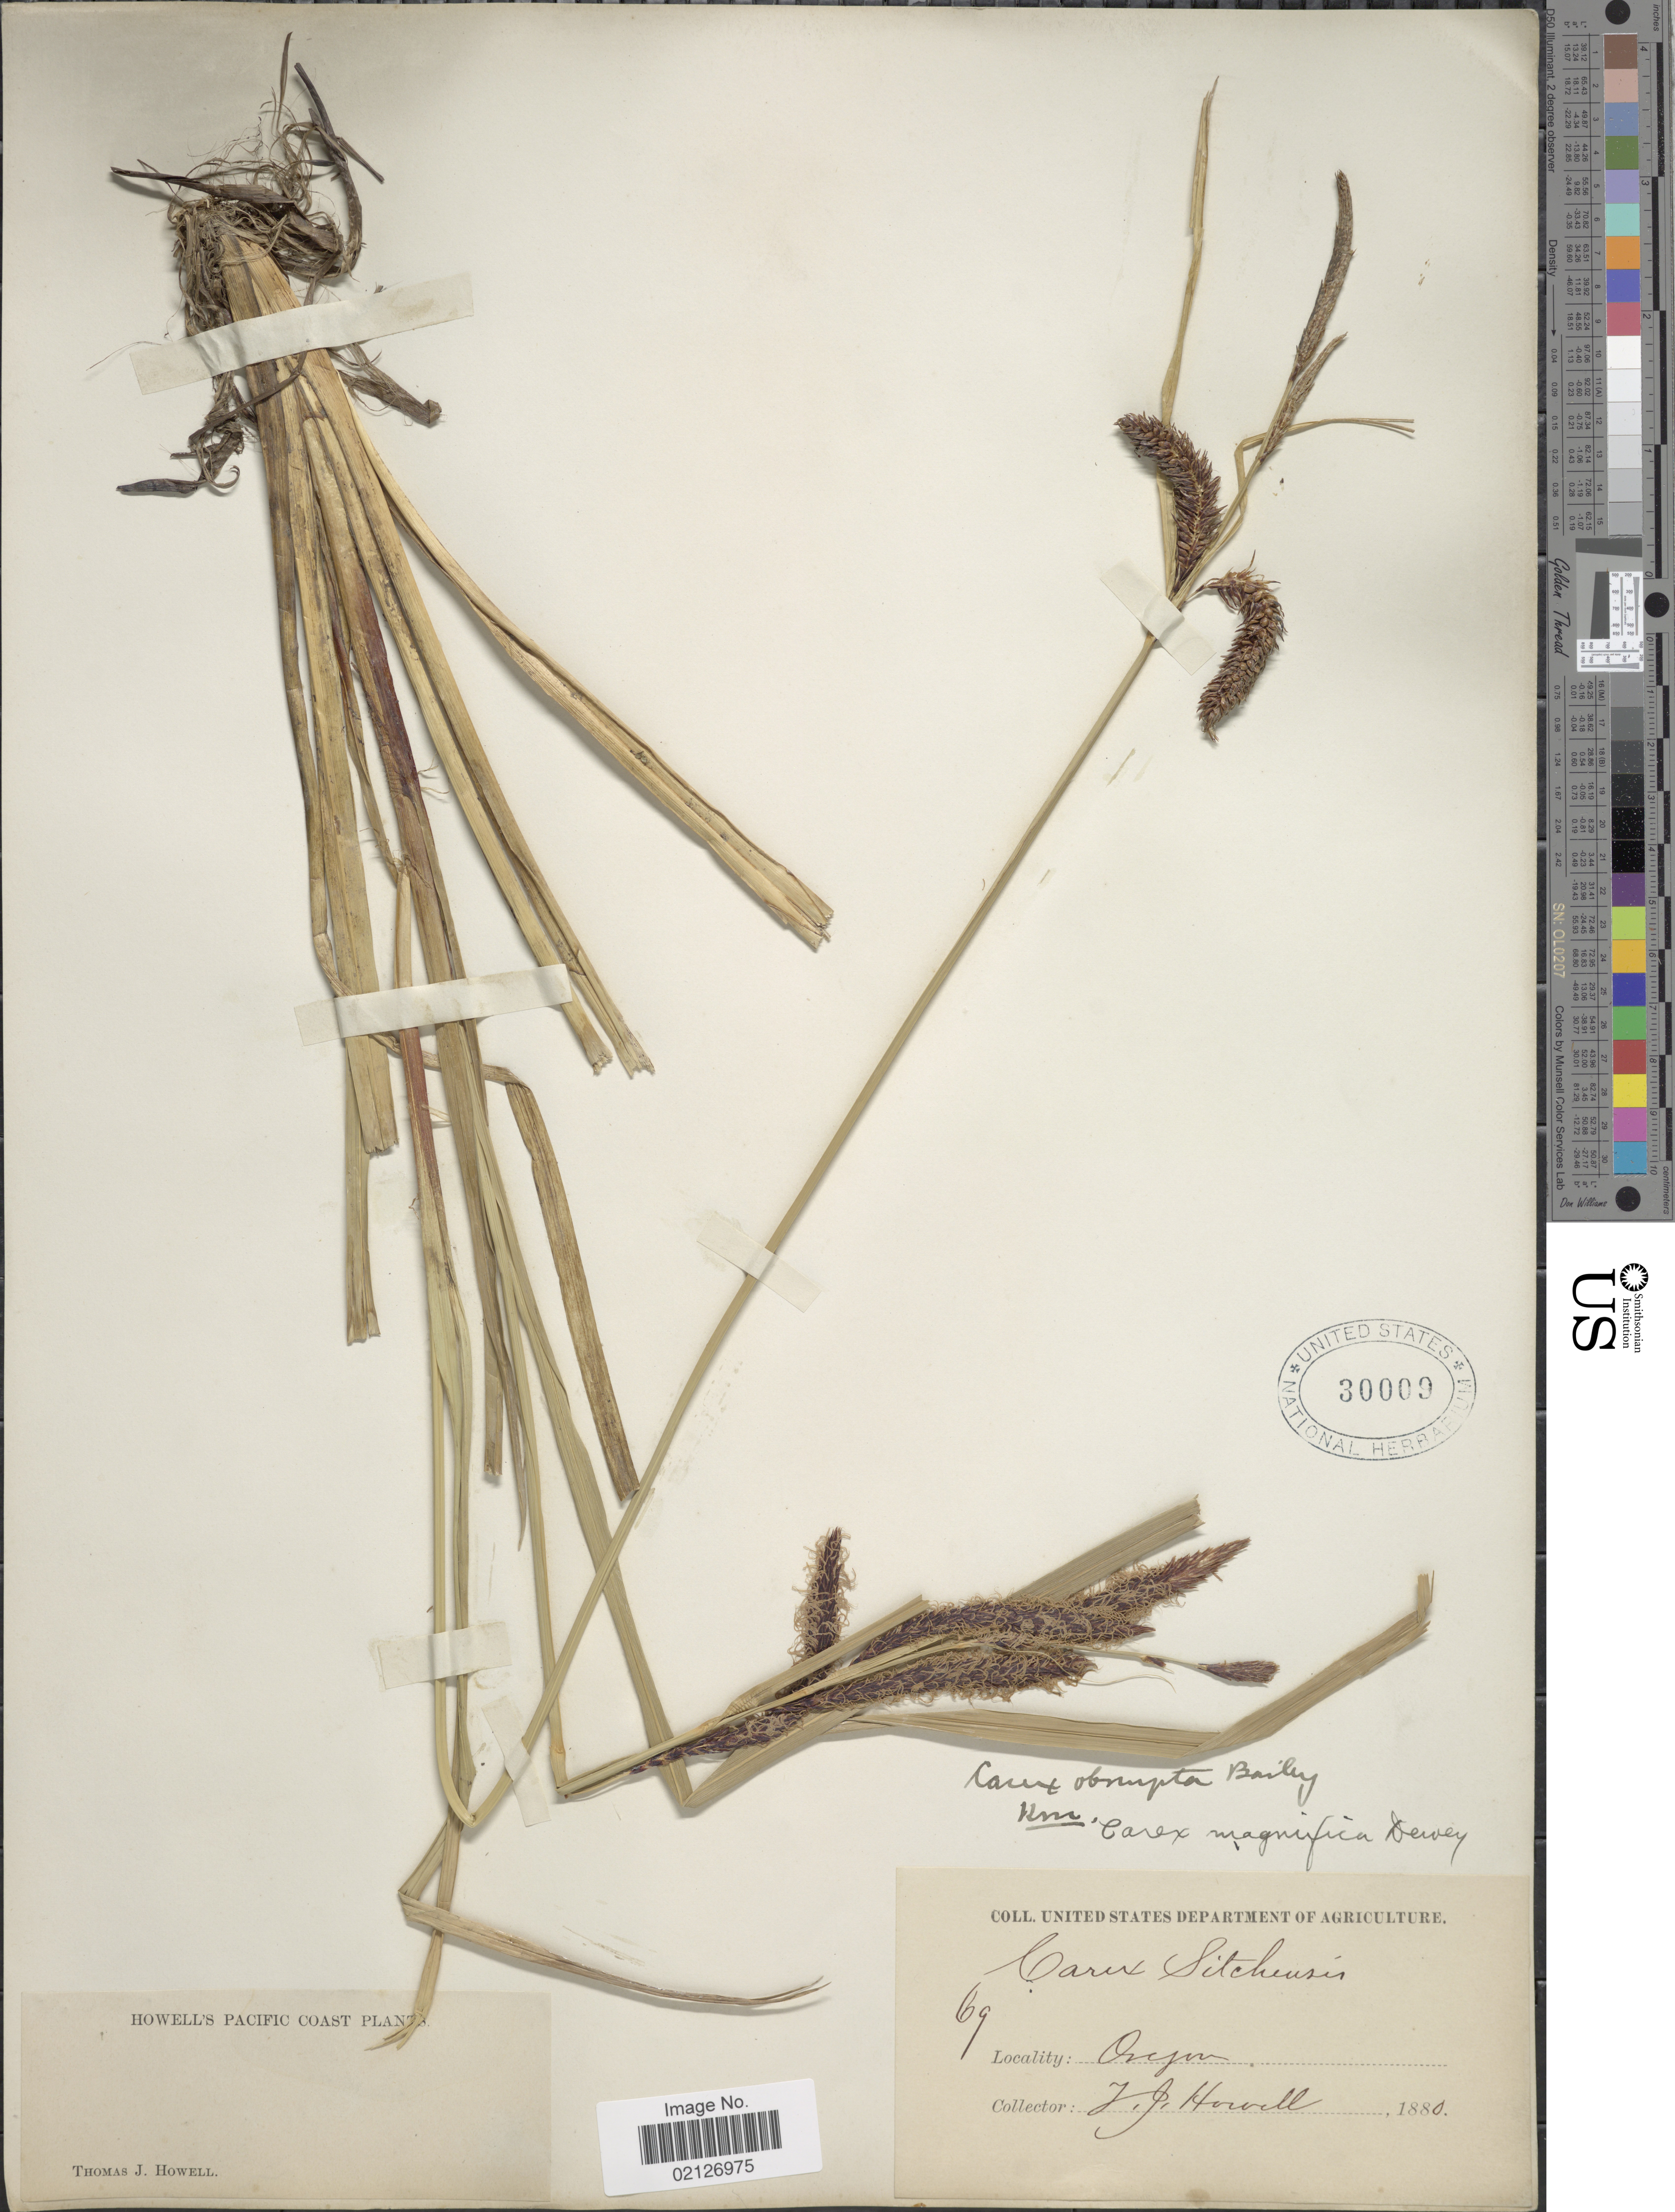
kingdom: Plantae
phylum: Tracheophyta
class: Liliopsida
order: Poales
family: Cyperaceae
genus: Carex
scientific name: Carex obnupta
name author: L.H. Bailey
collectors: T. J. Howell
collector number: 69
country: United States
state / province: Oregon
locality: Pacific Coast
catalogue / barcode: US 30009